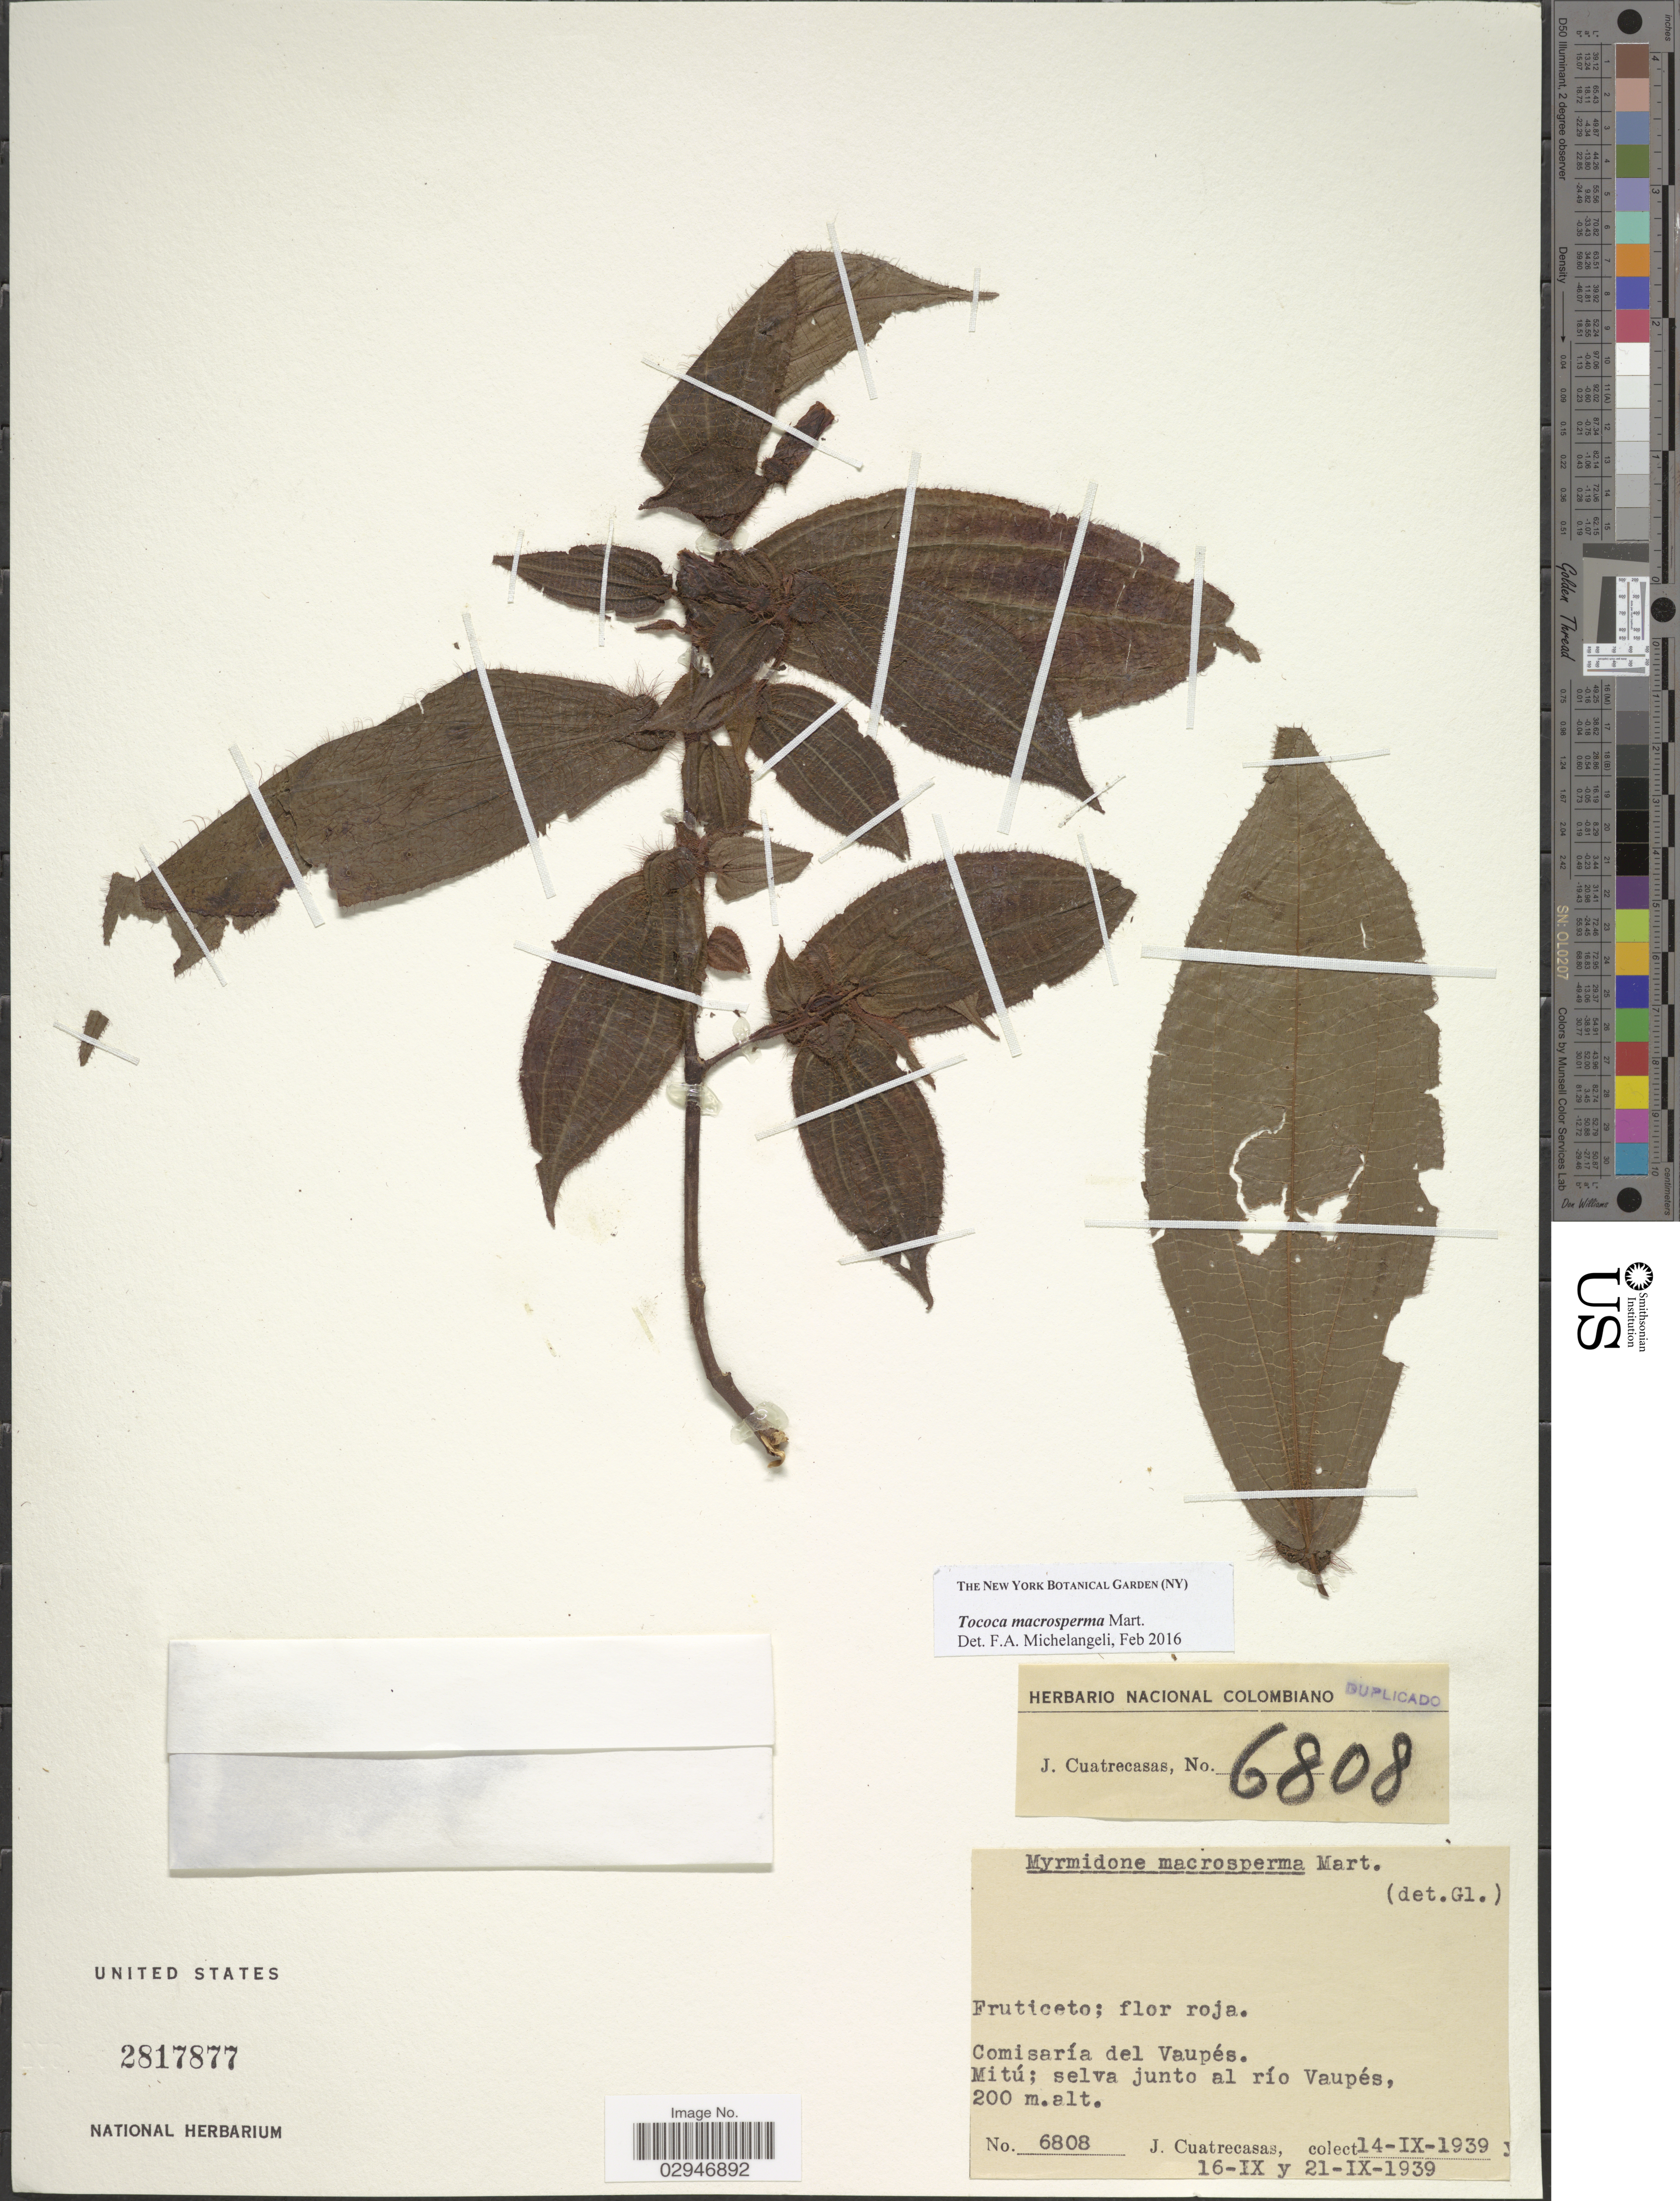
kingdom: Plantae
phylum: Tracheophyta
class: Magnoliopsida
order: Myrtales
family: Melastomataceae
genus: Tococa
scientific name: Tococa macrosperma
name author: Mart.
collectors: J. Cuatrecasas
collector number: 6808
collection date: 1939-09-14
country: Colombia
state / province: Vaupés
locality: Comisaría del Vaupés. Mitú; selva junta al río Vaupés.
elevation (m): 200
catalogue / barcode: US 2817877